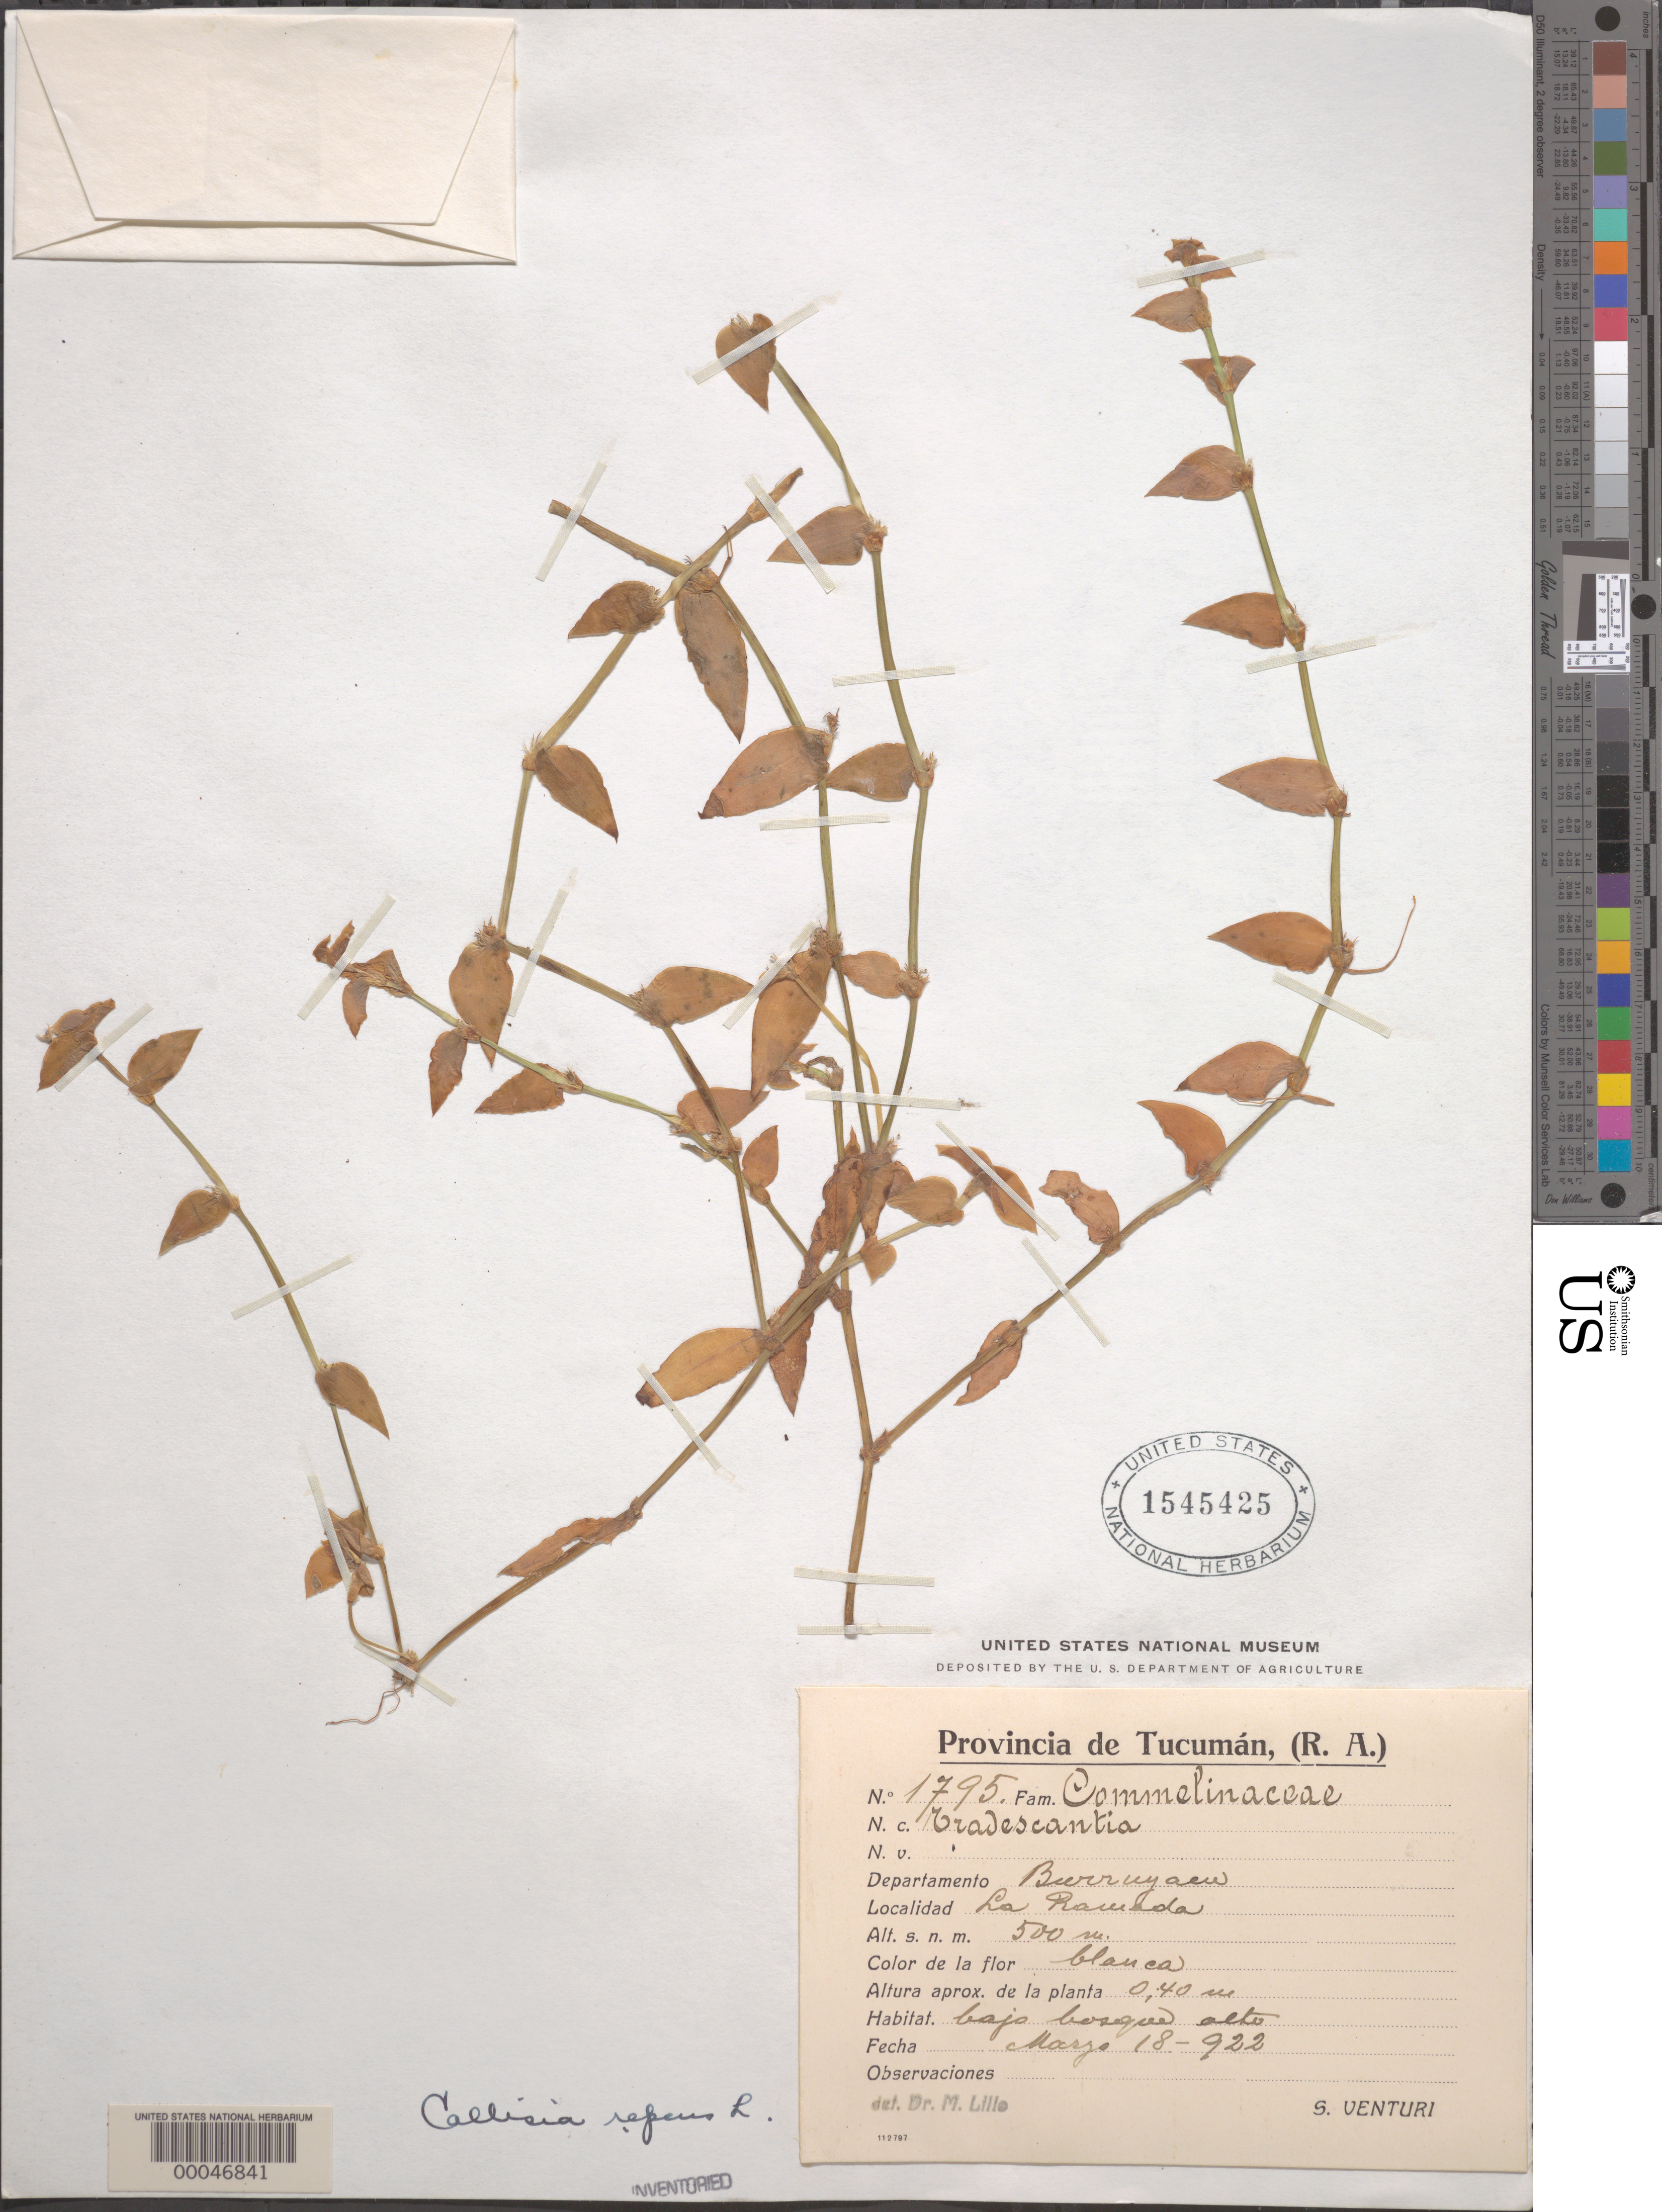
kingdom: Plantae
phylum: Tracheophyta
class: Liliopsida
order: Commelinales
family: Commelinaceae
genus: Callisia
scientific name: Callisia repens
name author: (Jacq.) L.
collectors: S. Venturi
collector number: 1795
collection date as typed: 18 Mar 1922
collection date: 1922-03-18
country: Argentina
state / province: Tucumán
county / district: Burruyaco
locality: La Ramada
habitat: Forest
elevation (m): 500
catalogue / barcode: US 1545425